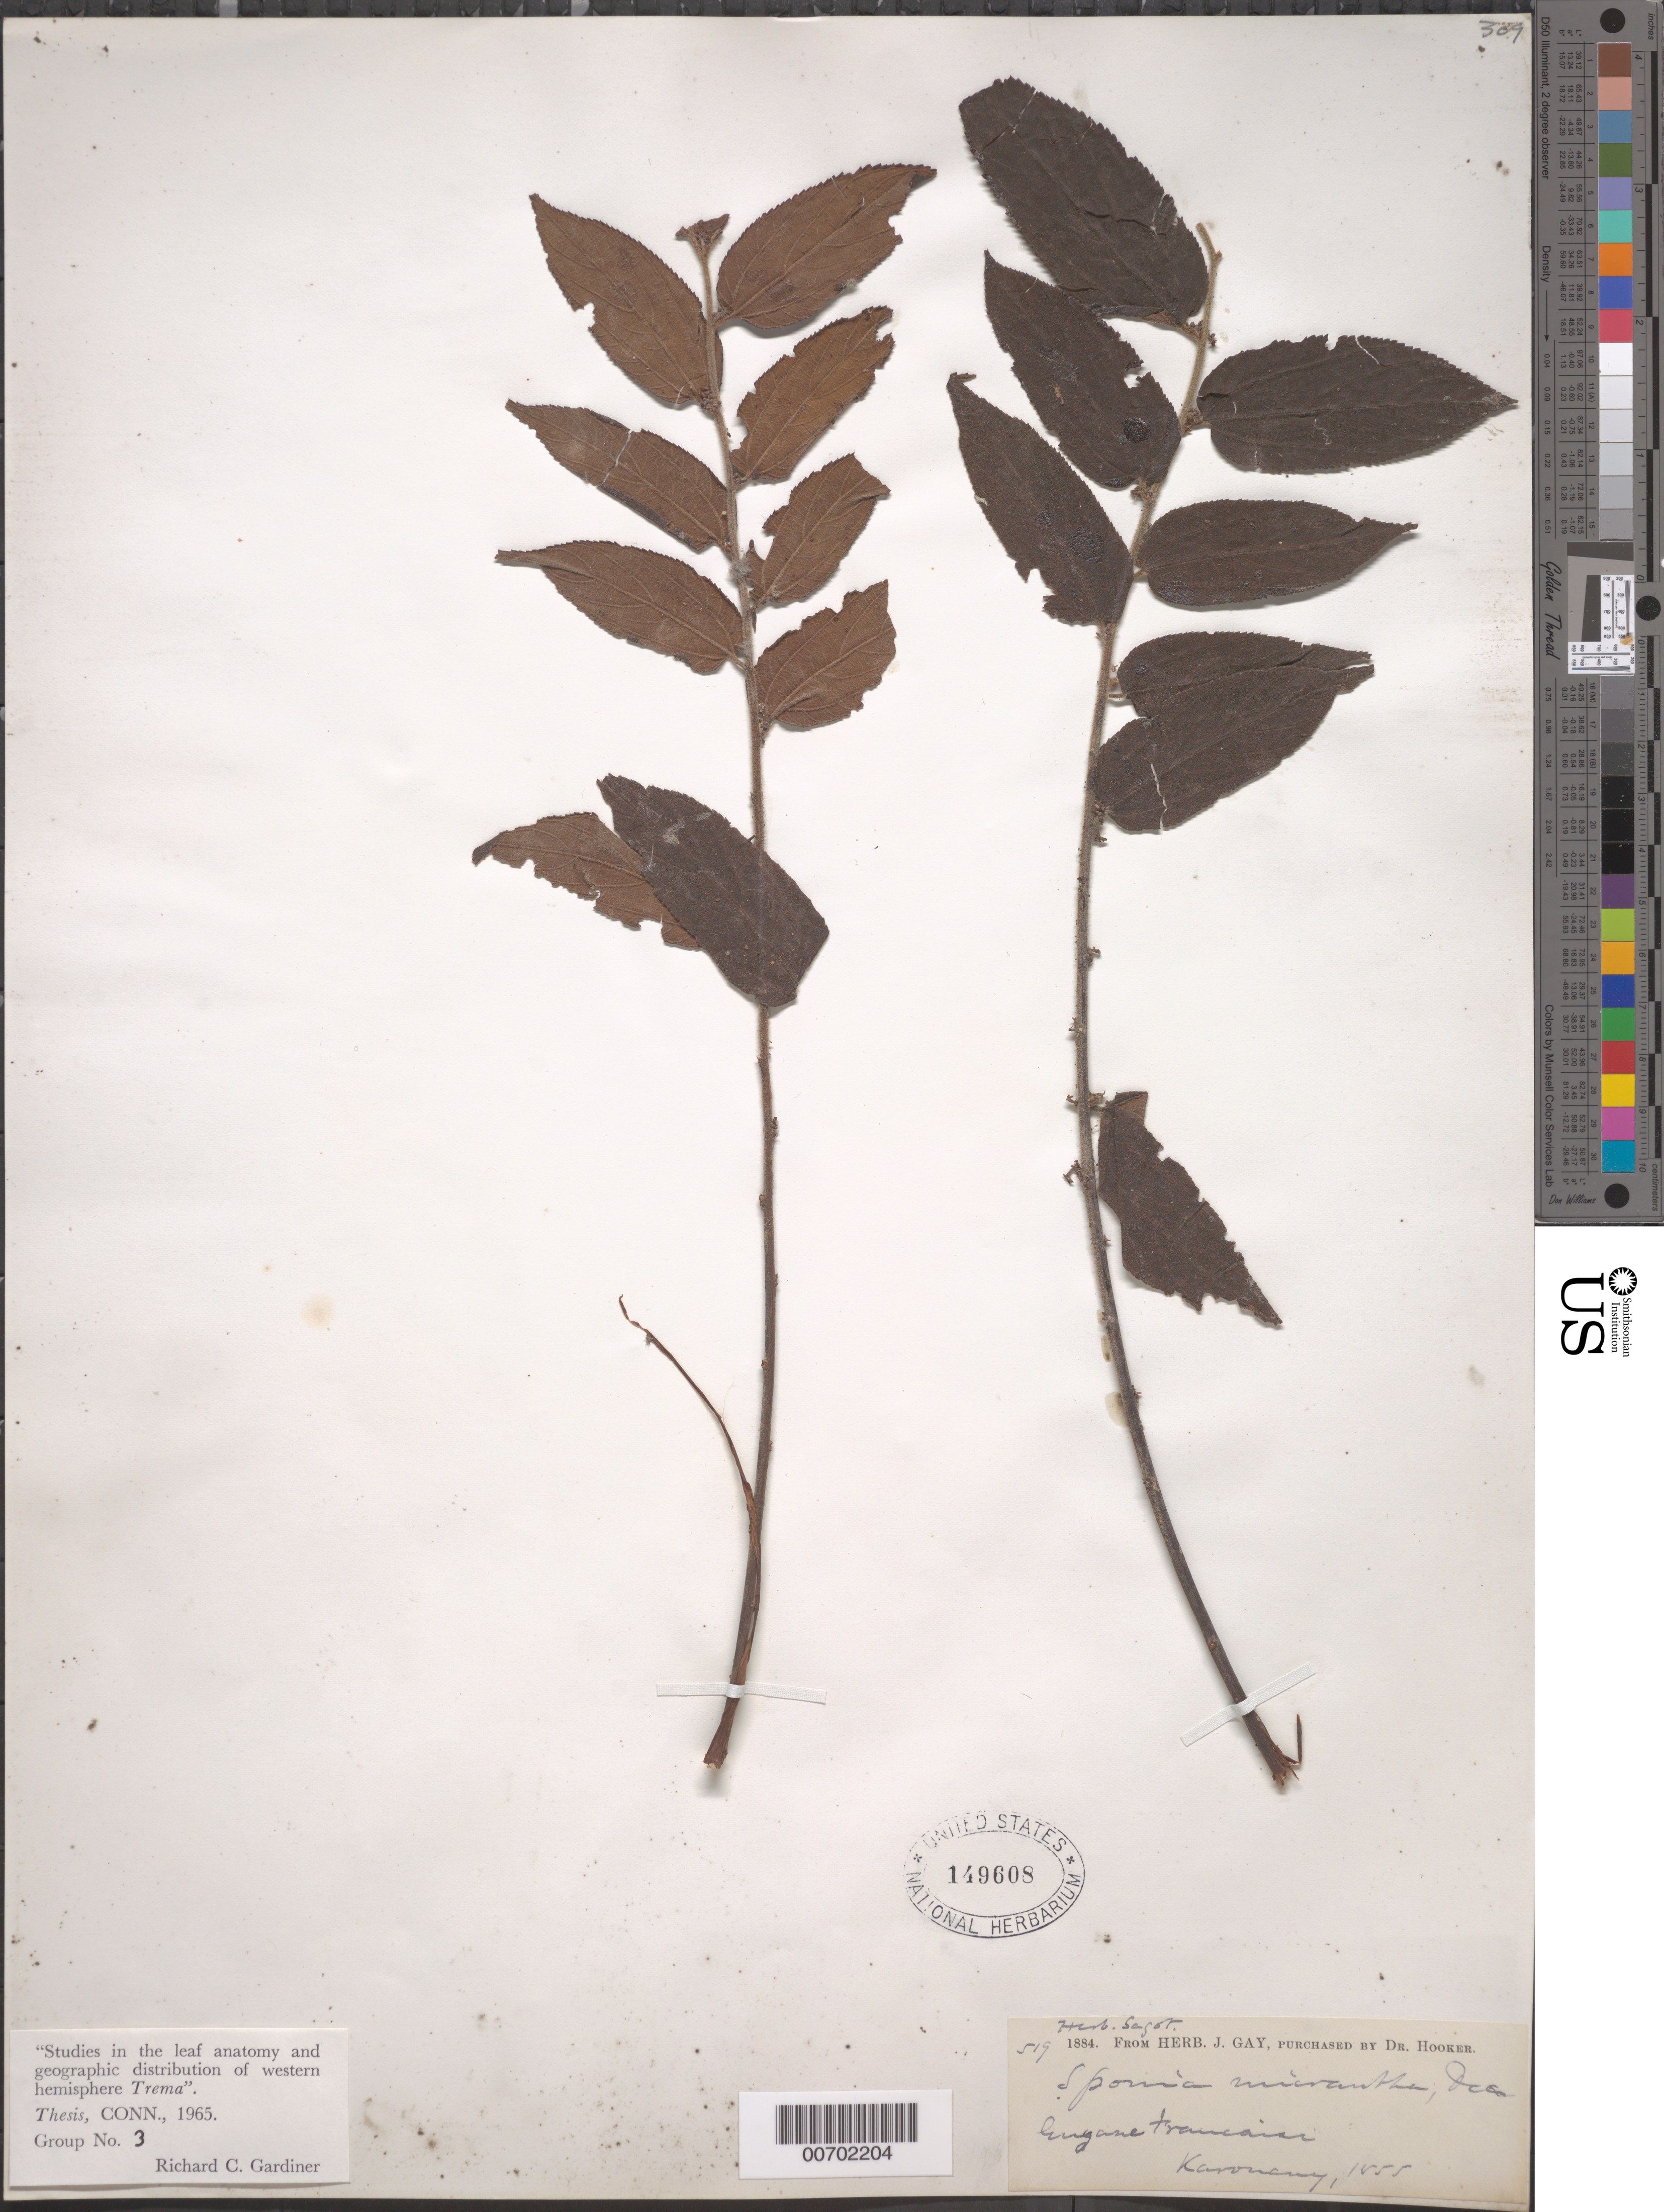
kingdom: Plantae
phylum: Tracheophyta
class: Magnoliopsida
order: Rosales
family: Cannabaceae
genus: Sponia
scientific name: Sponia micrantha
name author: (L.) Decne.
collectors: P. A. Sagot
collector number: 519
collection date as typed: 1855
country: French Guiana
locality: Karouany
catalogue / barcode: US 149608